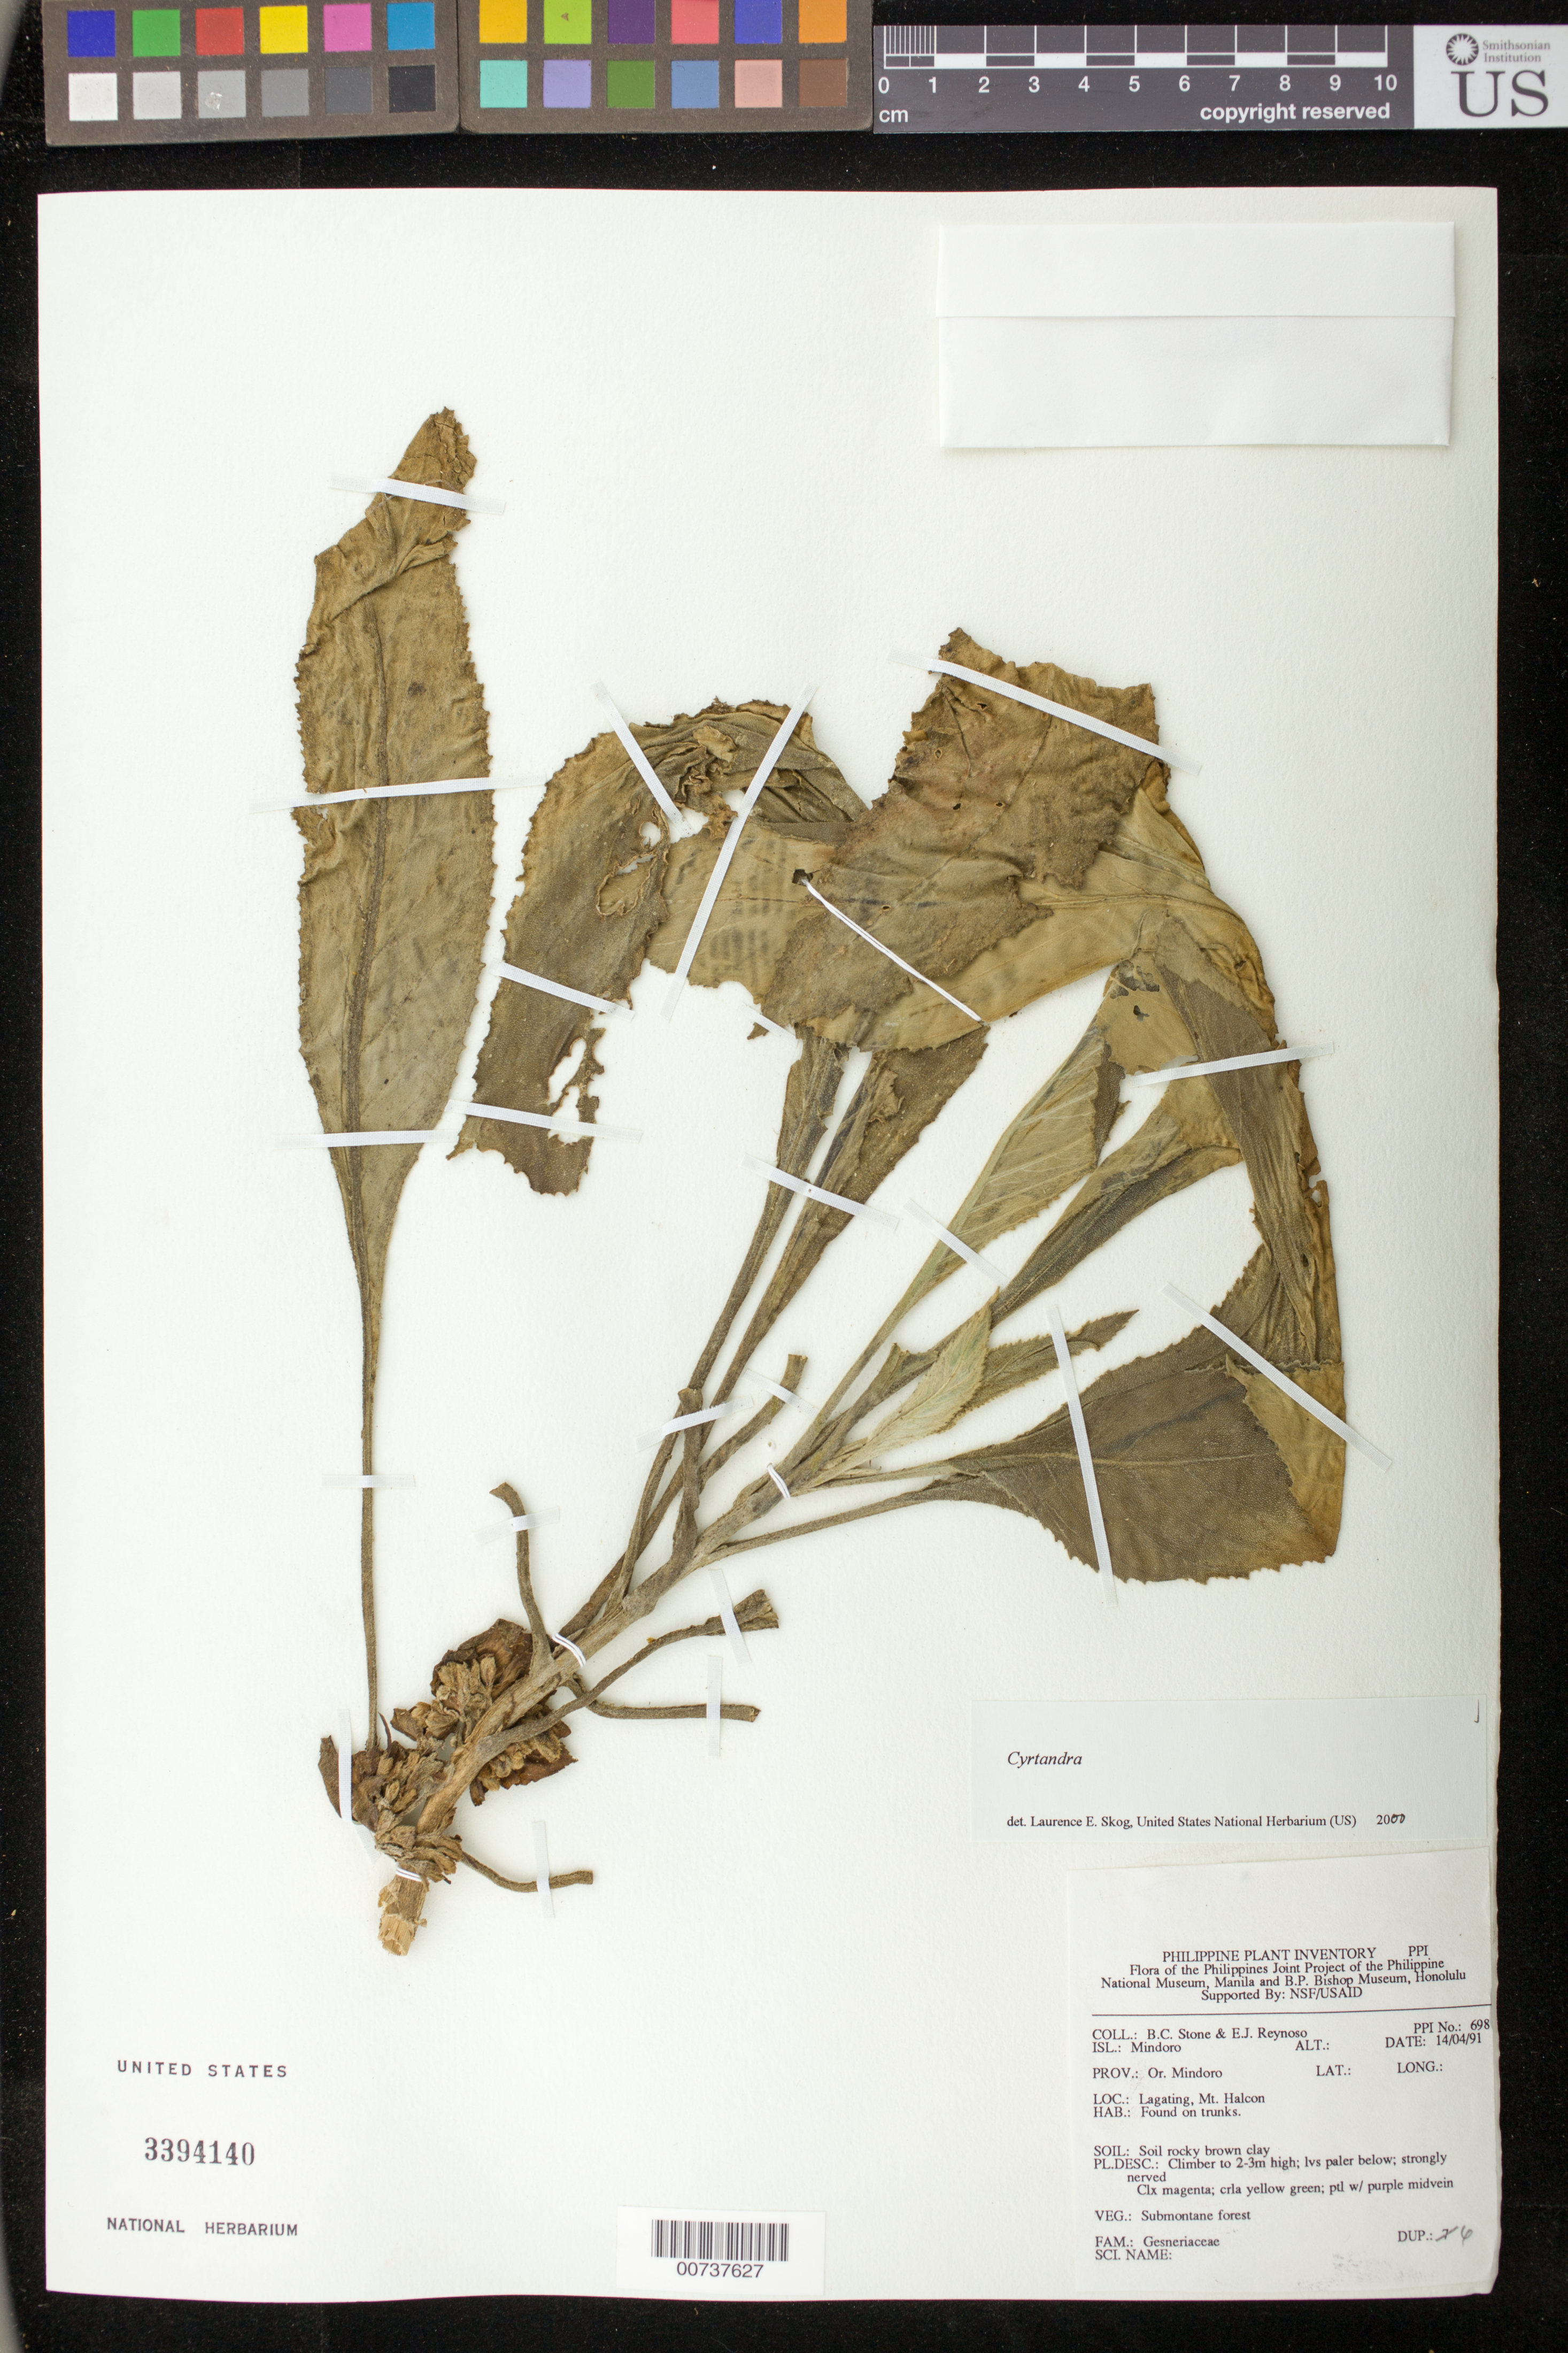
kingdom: Plantae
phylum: Tracheophyta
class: Magnoliopsida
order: Lamiales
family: Gesneriaceae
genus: Cyrtandra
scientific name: Cyrtandra sp.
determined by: Skog, Laurence E.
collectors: B. C. Stone & E. Reynoso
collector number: PPI no. 698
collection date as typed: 14 Apr 1991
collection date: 1991-04-14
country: Philippines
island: Mindoro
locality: Prov. Or. Mindoro; Lagating, Mt. Halcon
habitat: Submontane forest; soil rocky brown clay; found on trunks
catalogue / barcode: US 3394140